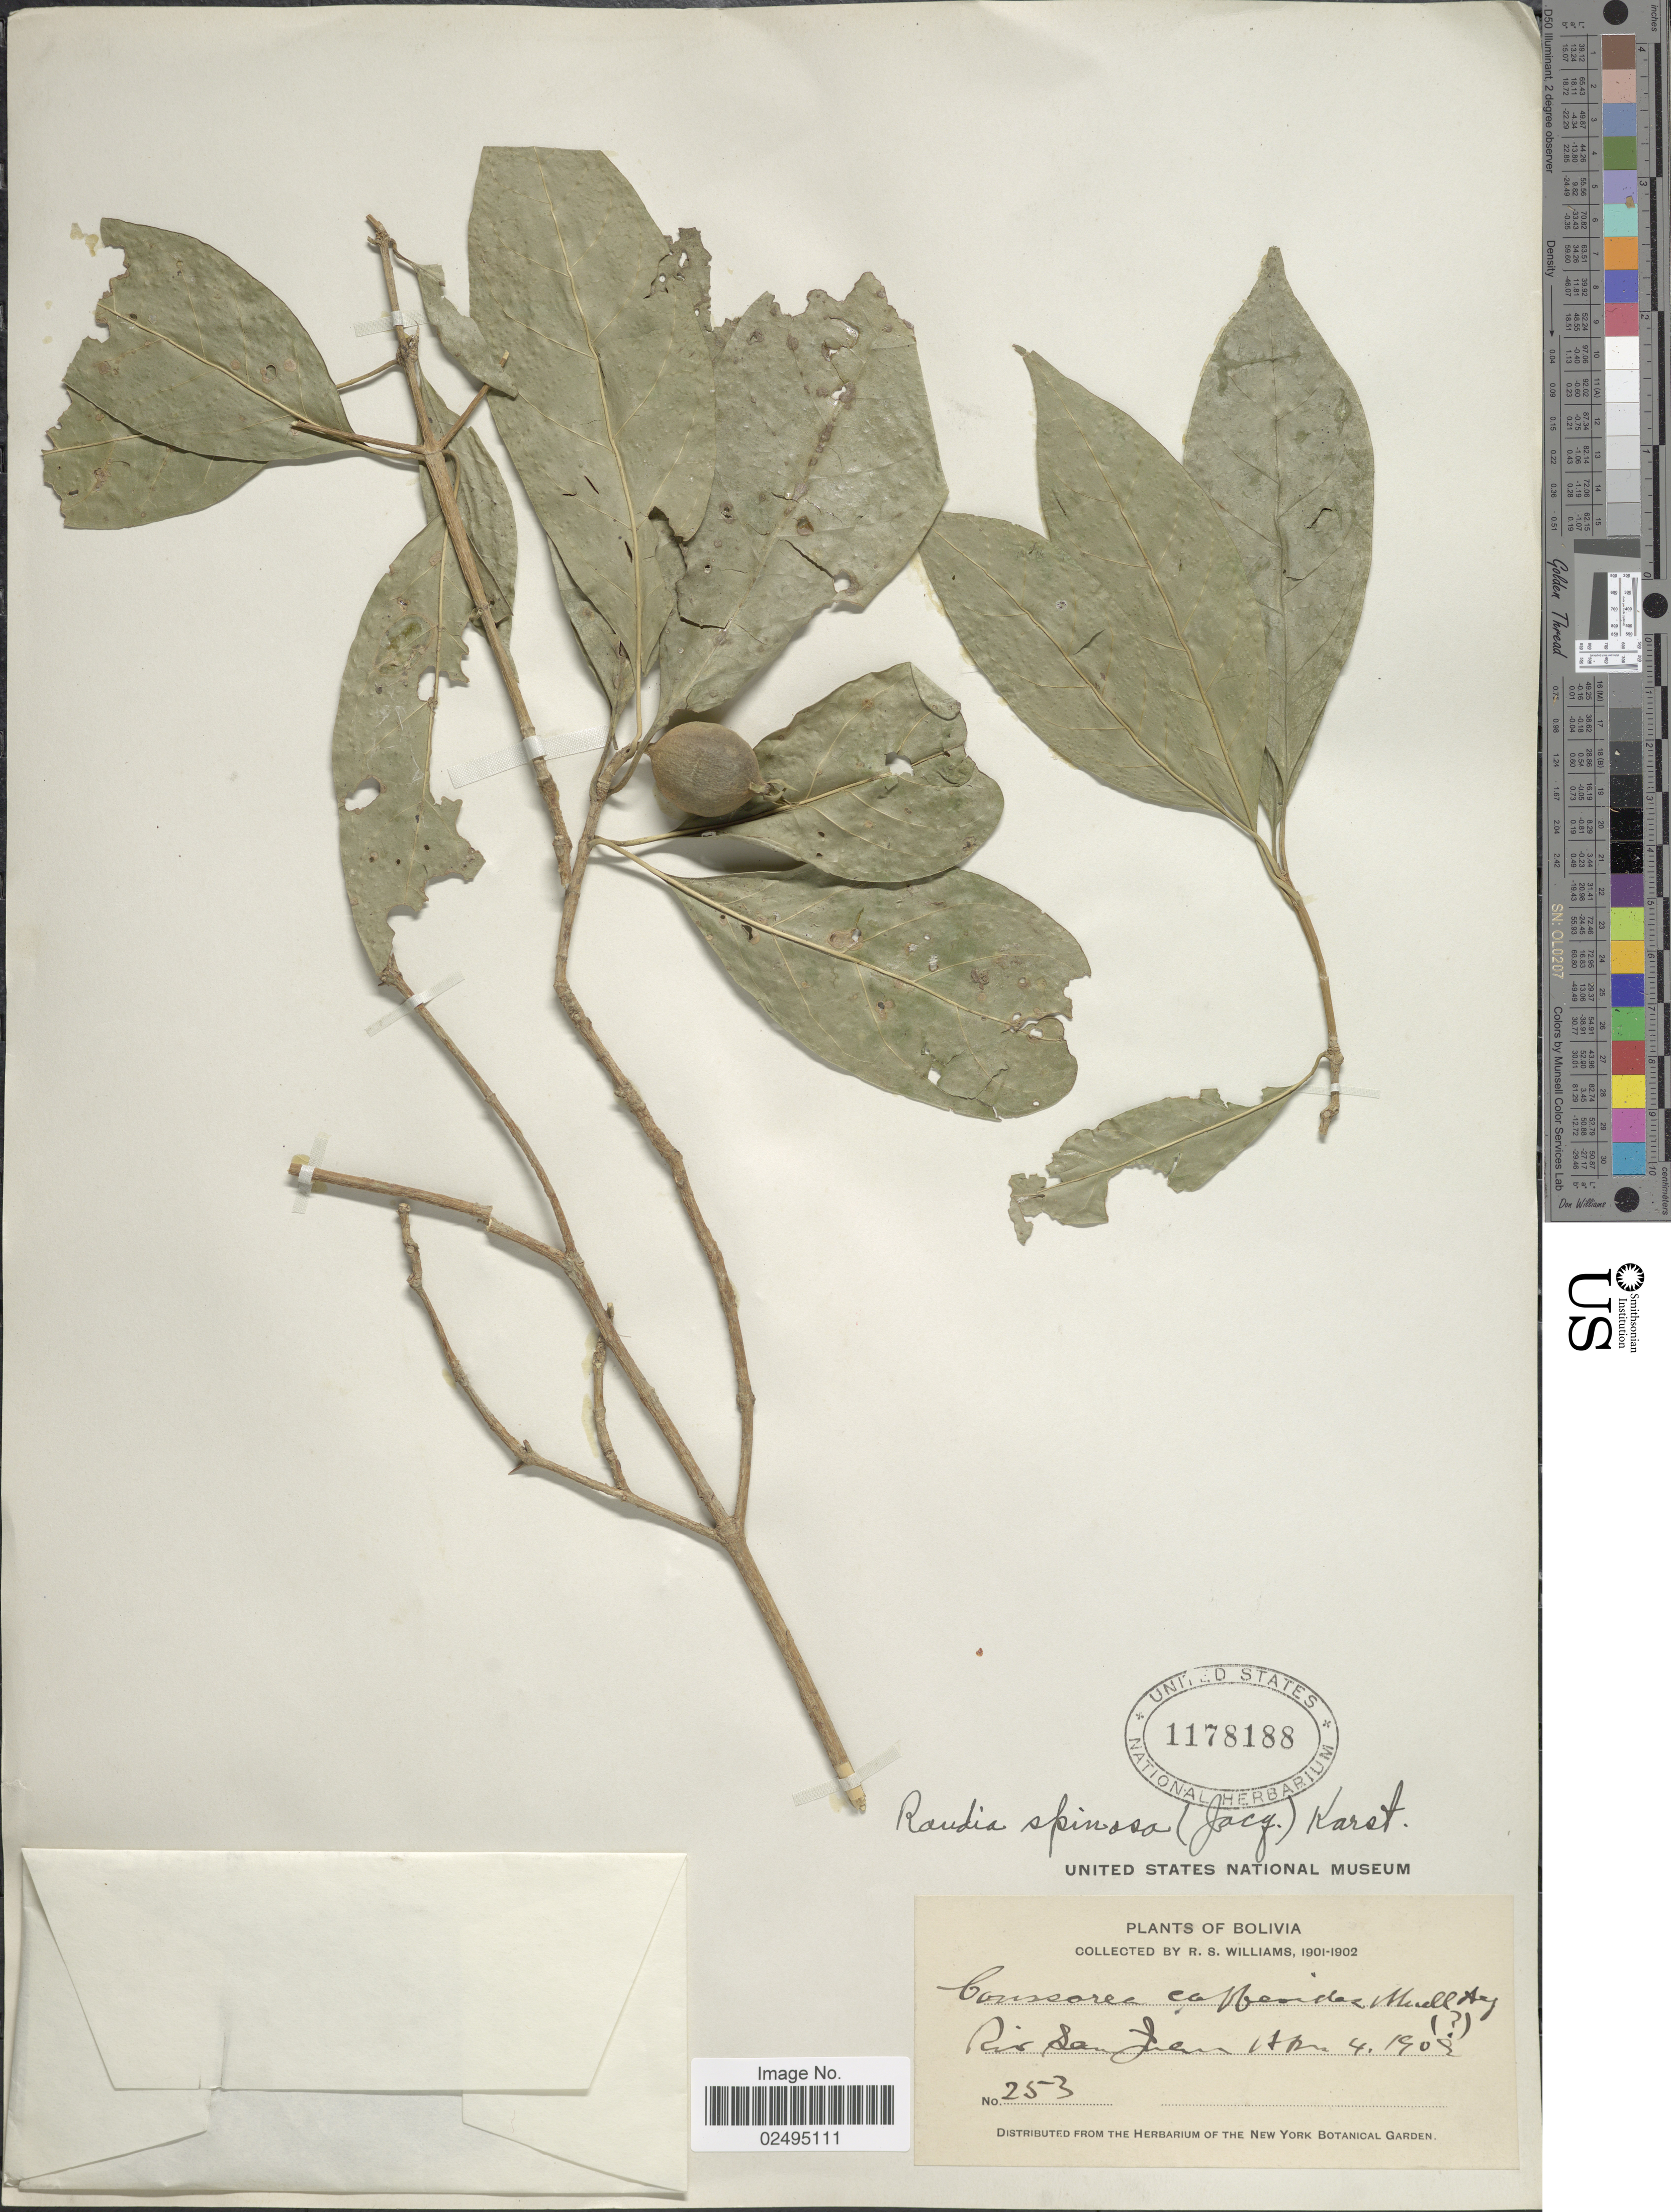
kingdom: Plantae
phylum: Tracheophyta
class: Magnoliopsida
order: Gentianales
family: Rubiaceae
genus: Randia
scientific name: Randia armata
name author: (Sw.) DC.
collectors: R. S. Williams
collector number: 253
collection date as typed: Apr. 4, 1902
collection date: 1902-04-04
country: Bolivia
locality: Rio San Juan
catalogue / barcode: US 1178188